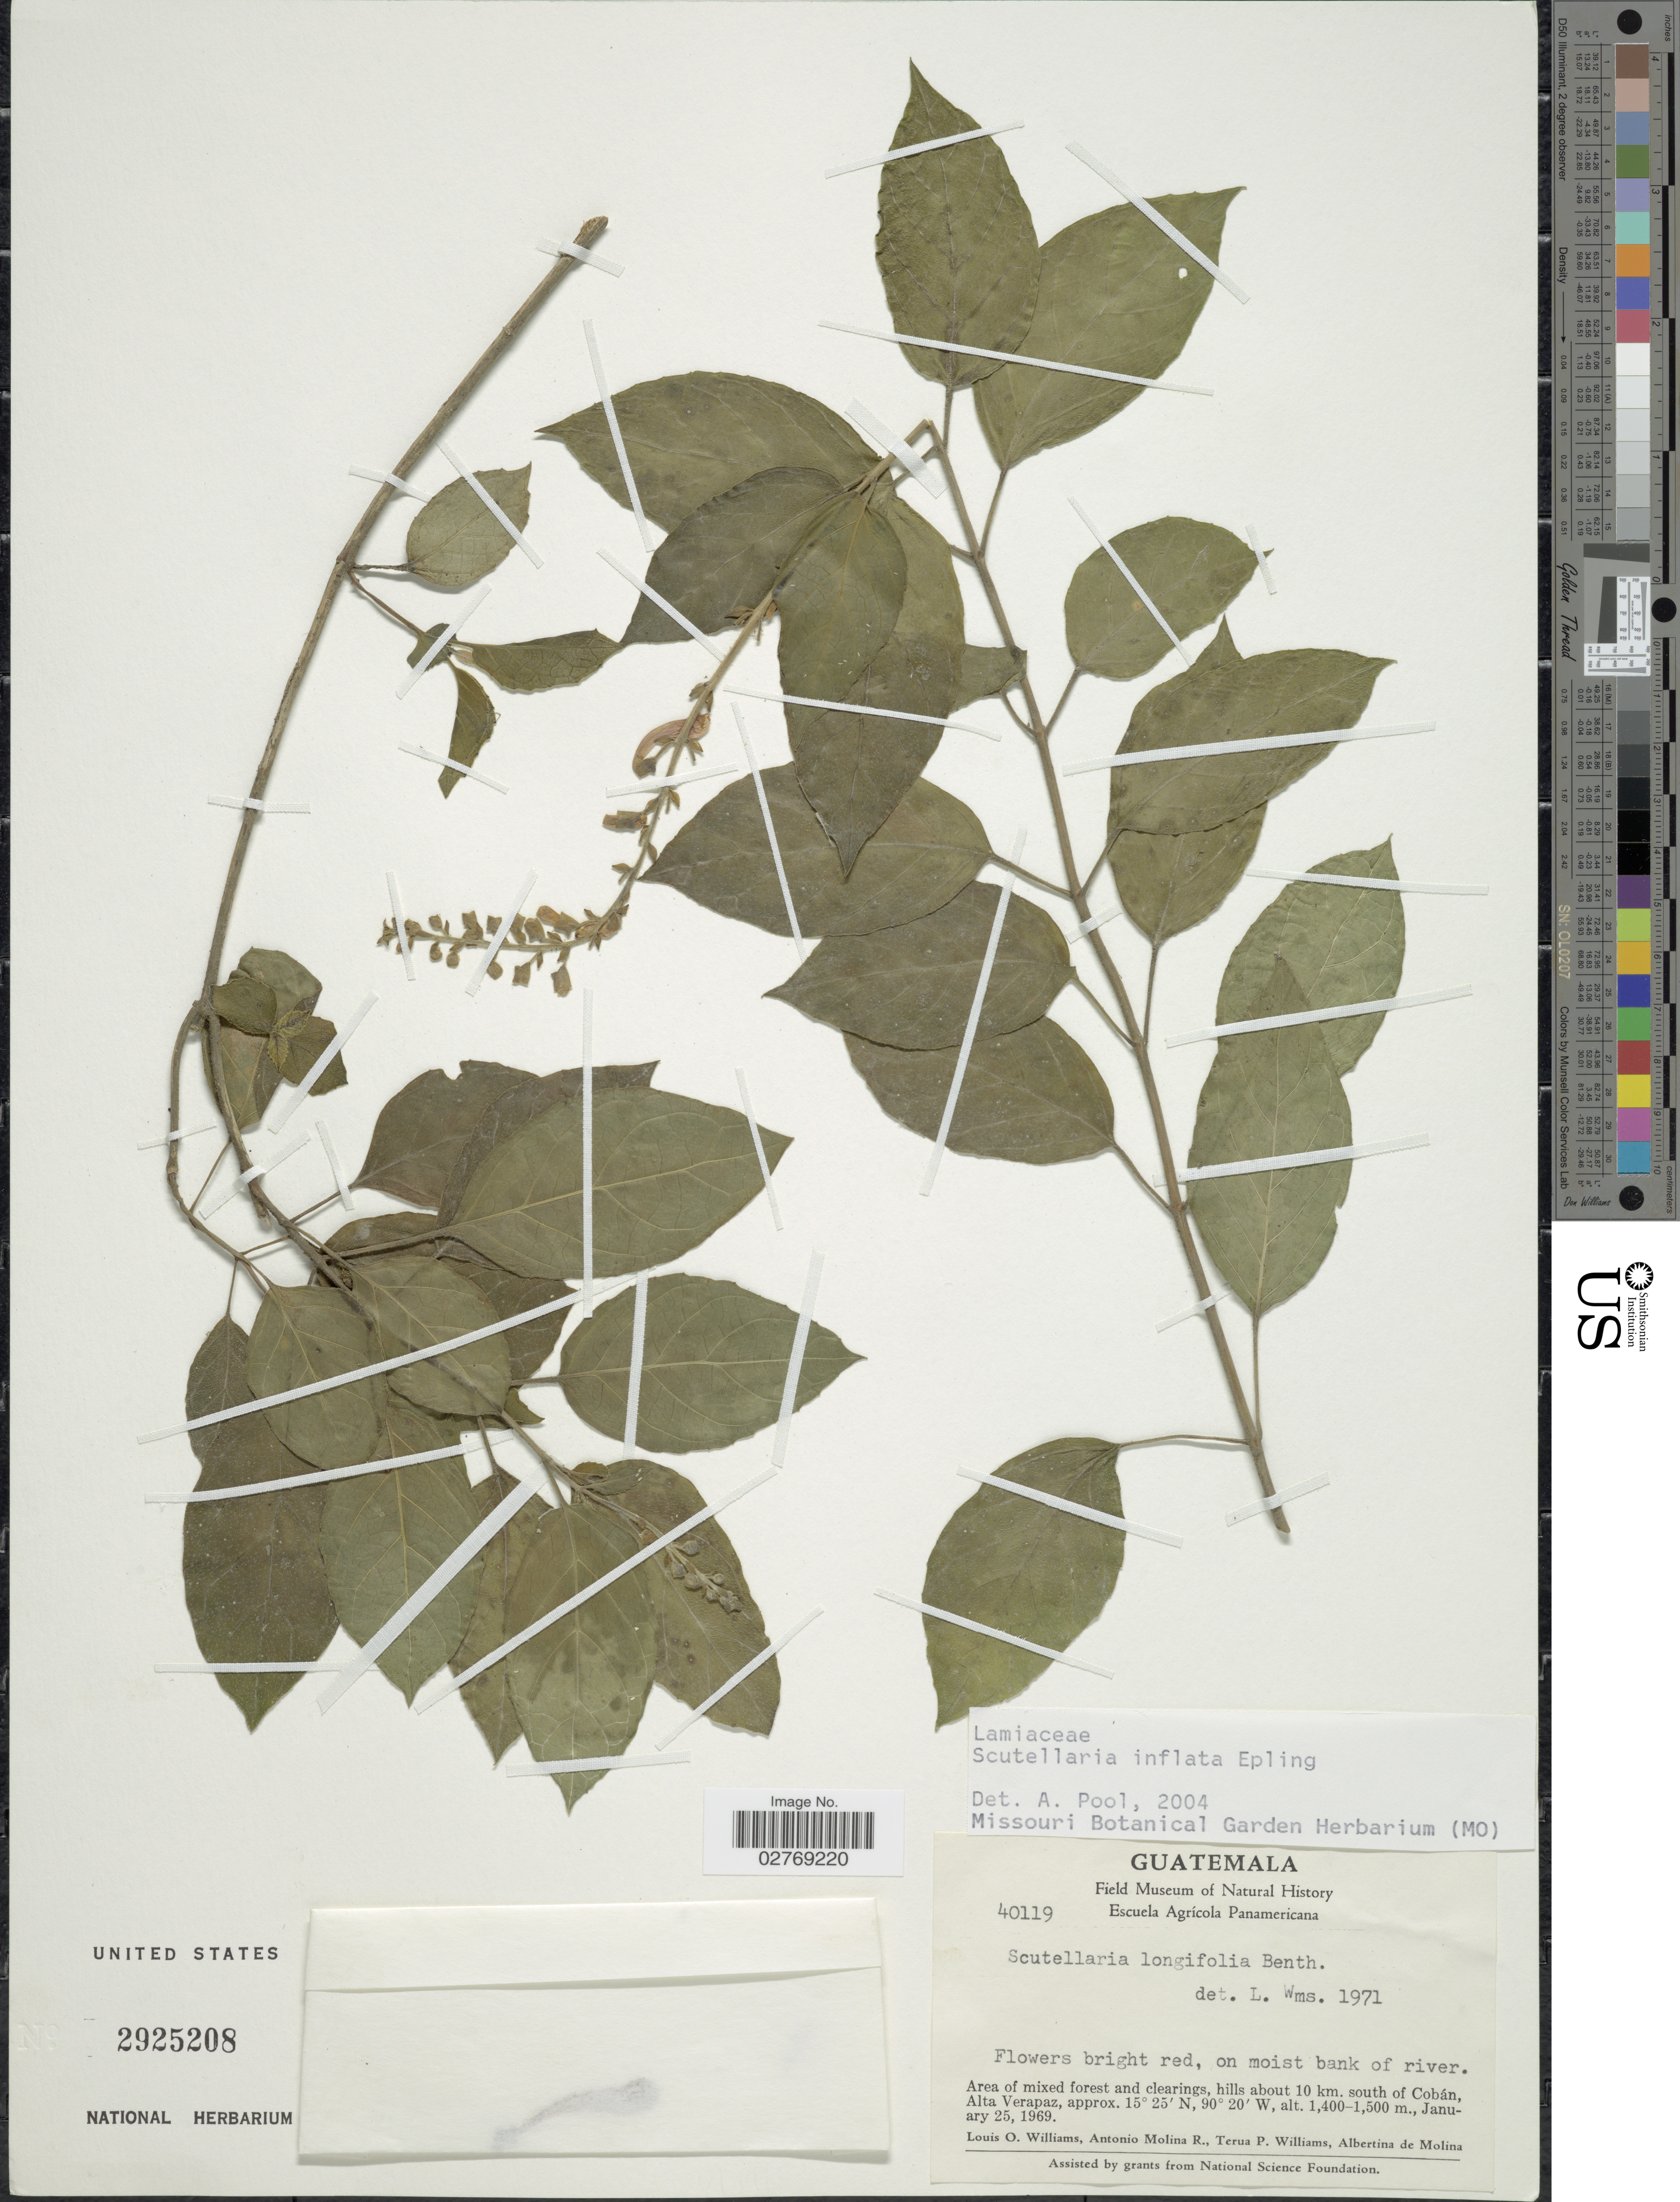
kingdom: Plantae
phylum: Tracheophyta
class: Magnoliopsida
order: Lamiales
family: Lamiaceae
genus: Scutellaria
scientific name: Scutellaria inflata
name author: Epling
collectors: L. O. Williams, A. Molina R., T. Williams & A. R. Molina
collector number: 40119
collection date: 1969-01-25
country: Guatemala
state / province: Alta Verapaz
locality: Area of mixed forest and clearings, hills about 10 km. south of Cobán.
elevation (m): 1400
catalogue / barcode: US 2925208